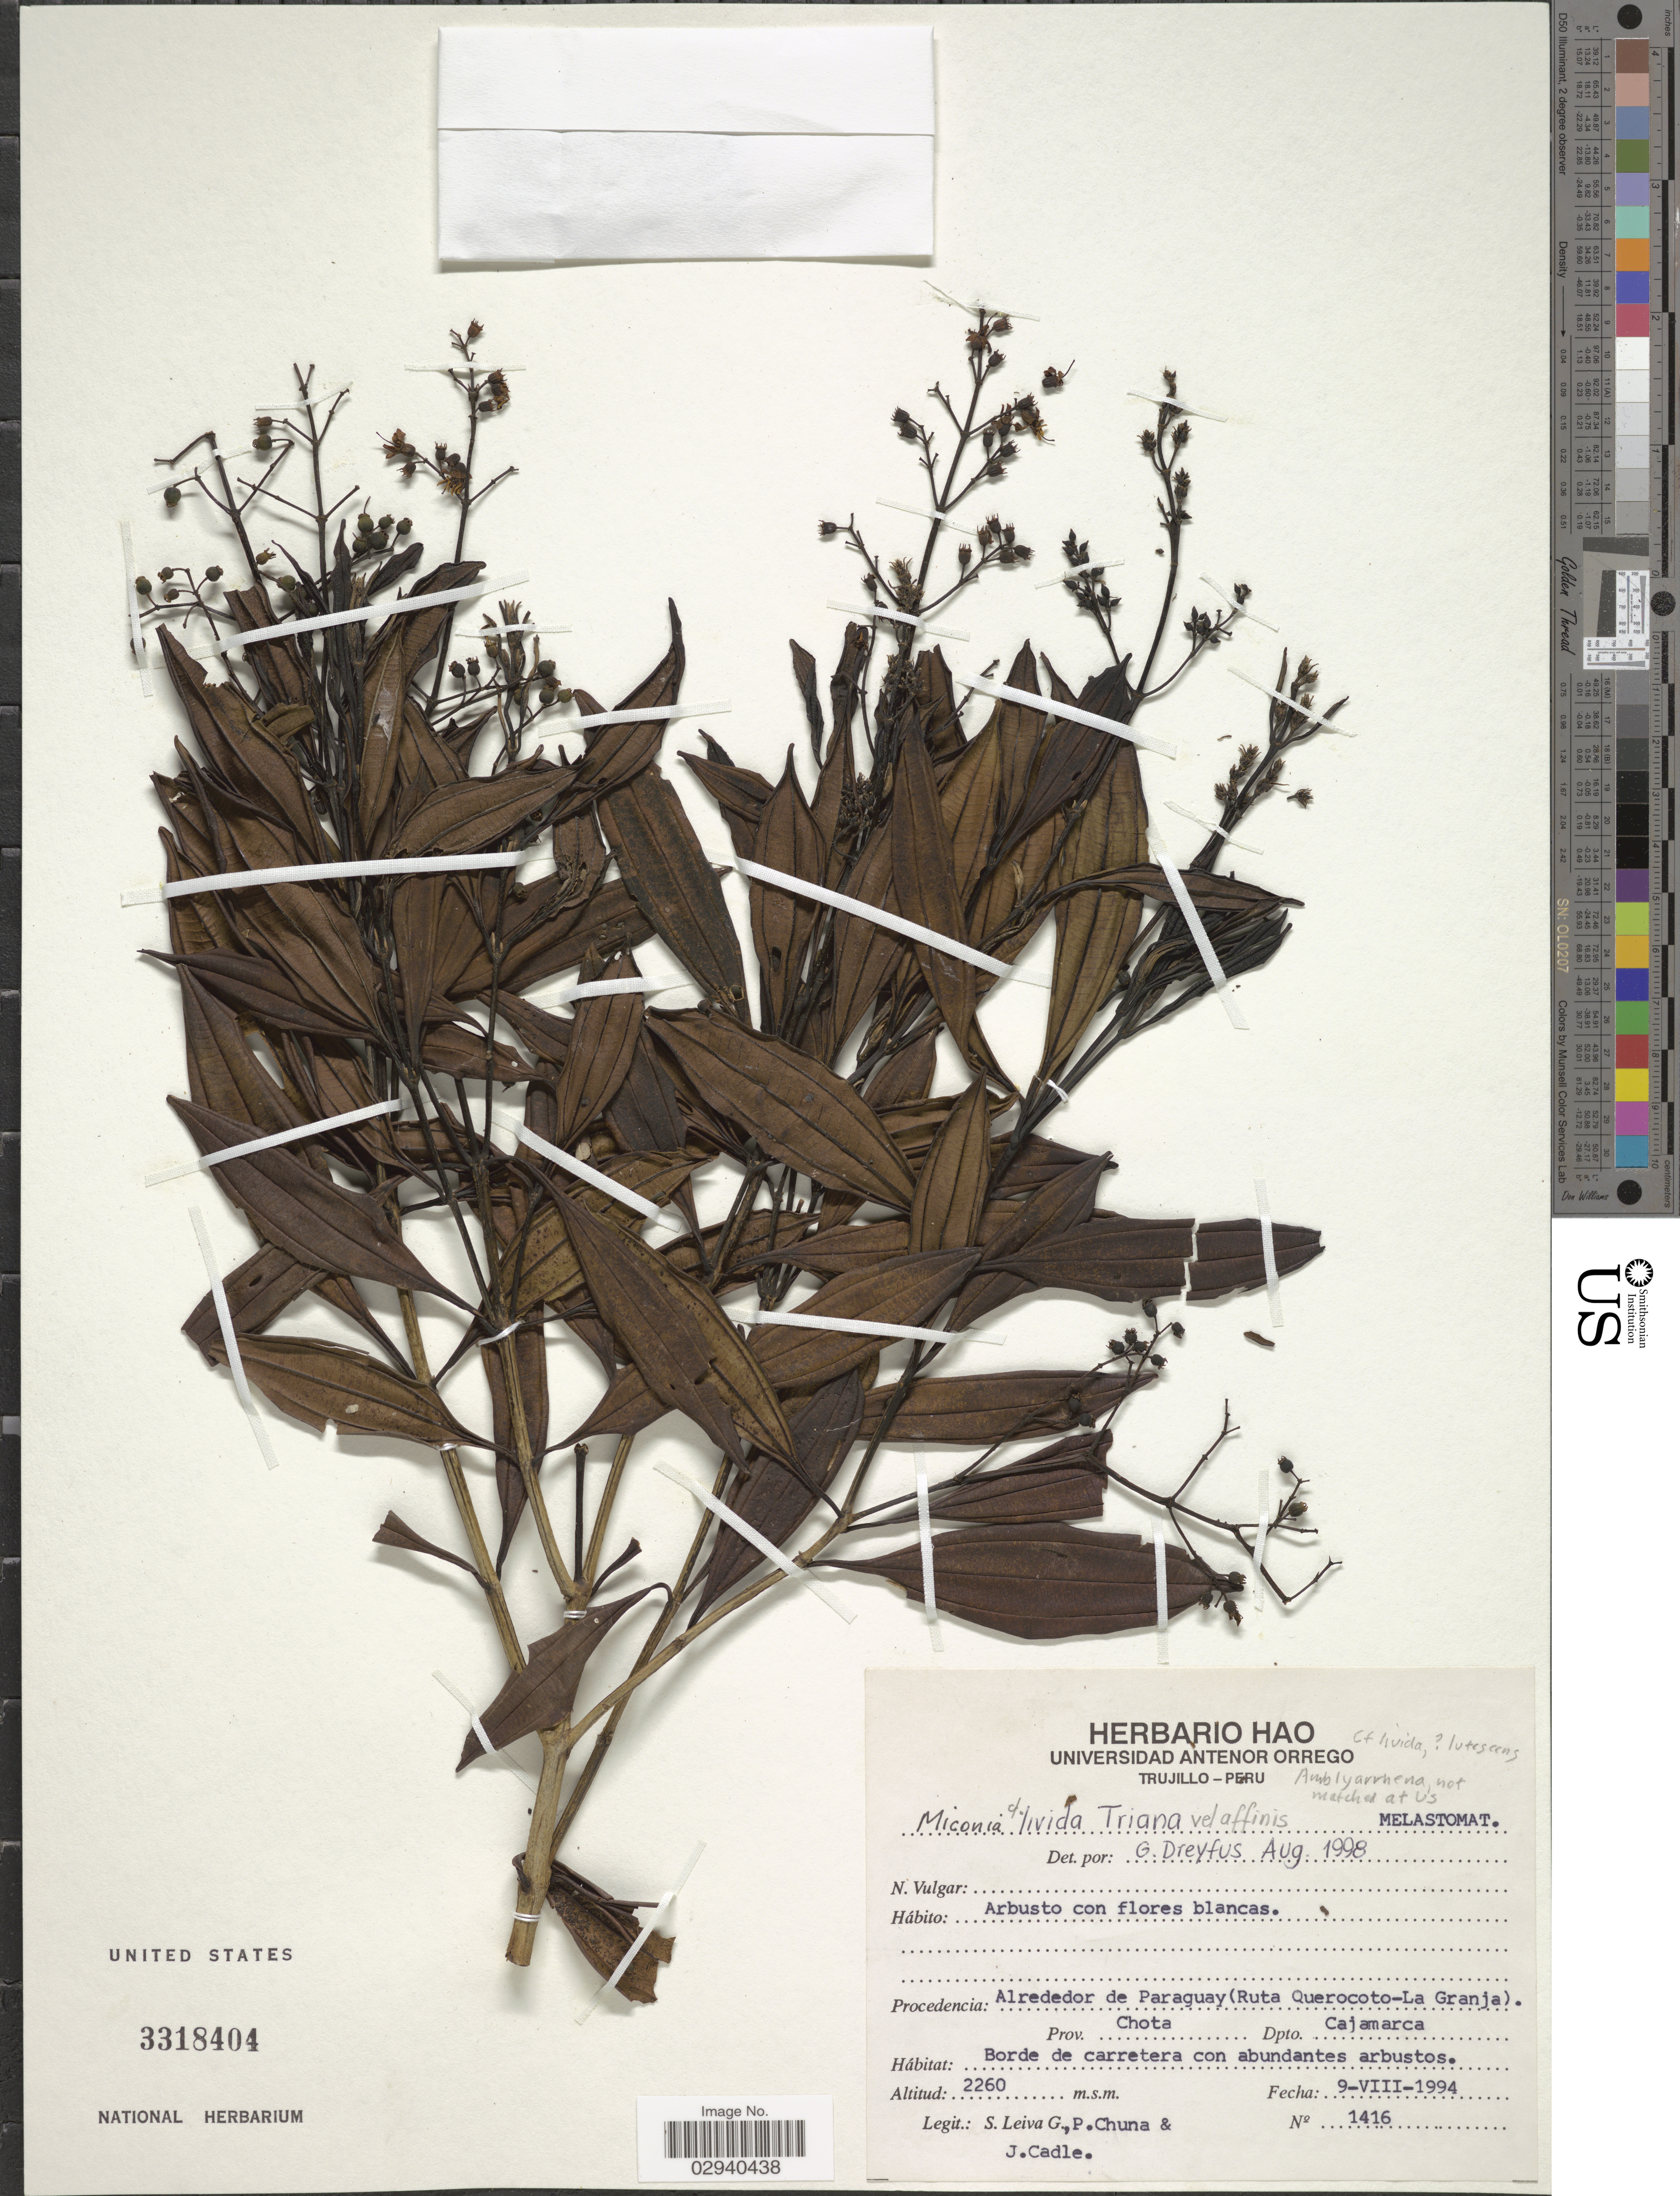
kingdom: Plantae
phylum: Tracheophyta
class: Magnoliopsida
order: Myrtales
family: Melastomataceae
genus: Miconia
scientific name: Miconia livida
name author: Triana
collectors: S. Leiva G., P. Chuna & J. Cadle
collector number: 1416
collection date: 1994-08-09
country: Peru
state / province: Cajamarca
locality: Alrededor de Paraguay (Ruta Querocoto-La Granja). Prov. Chota Dpto. Cajamarca.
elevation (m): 2260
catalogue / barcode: US 3318404